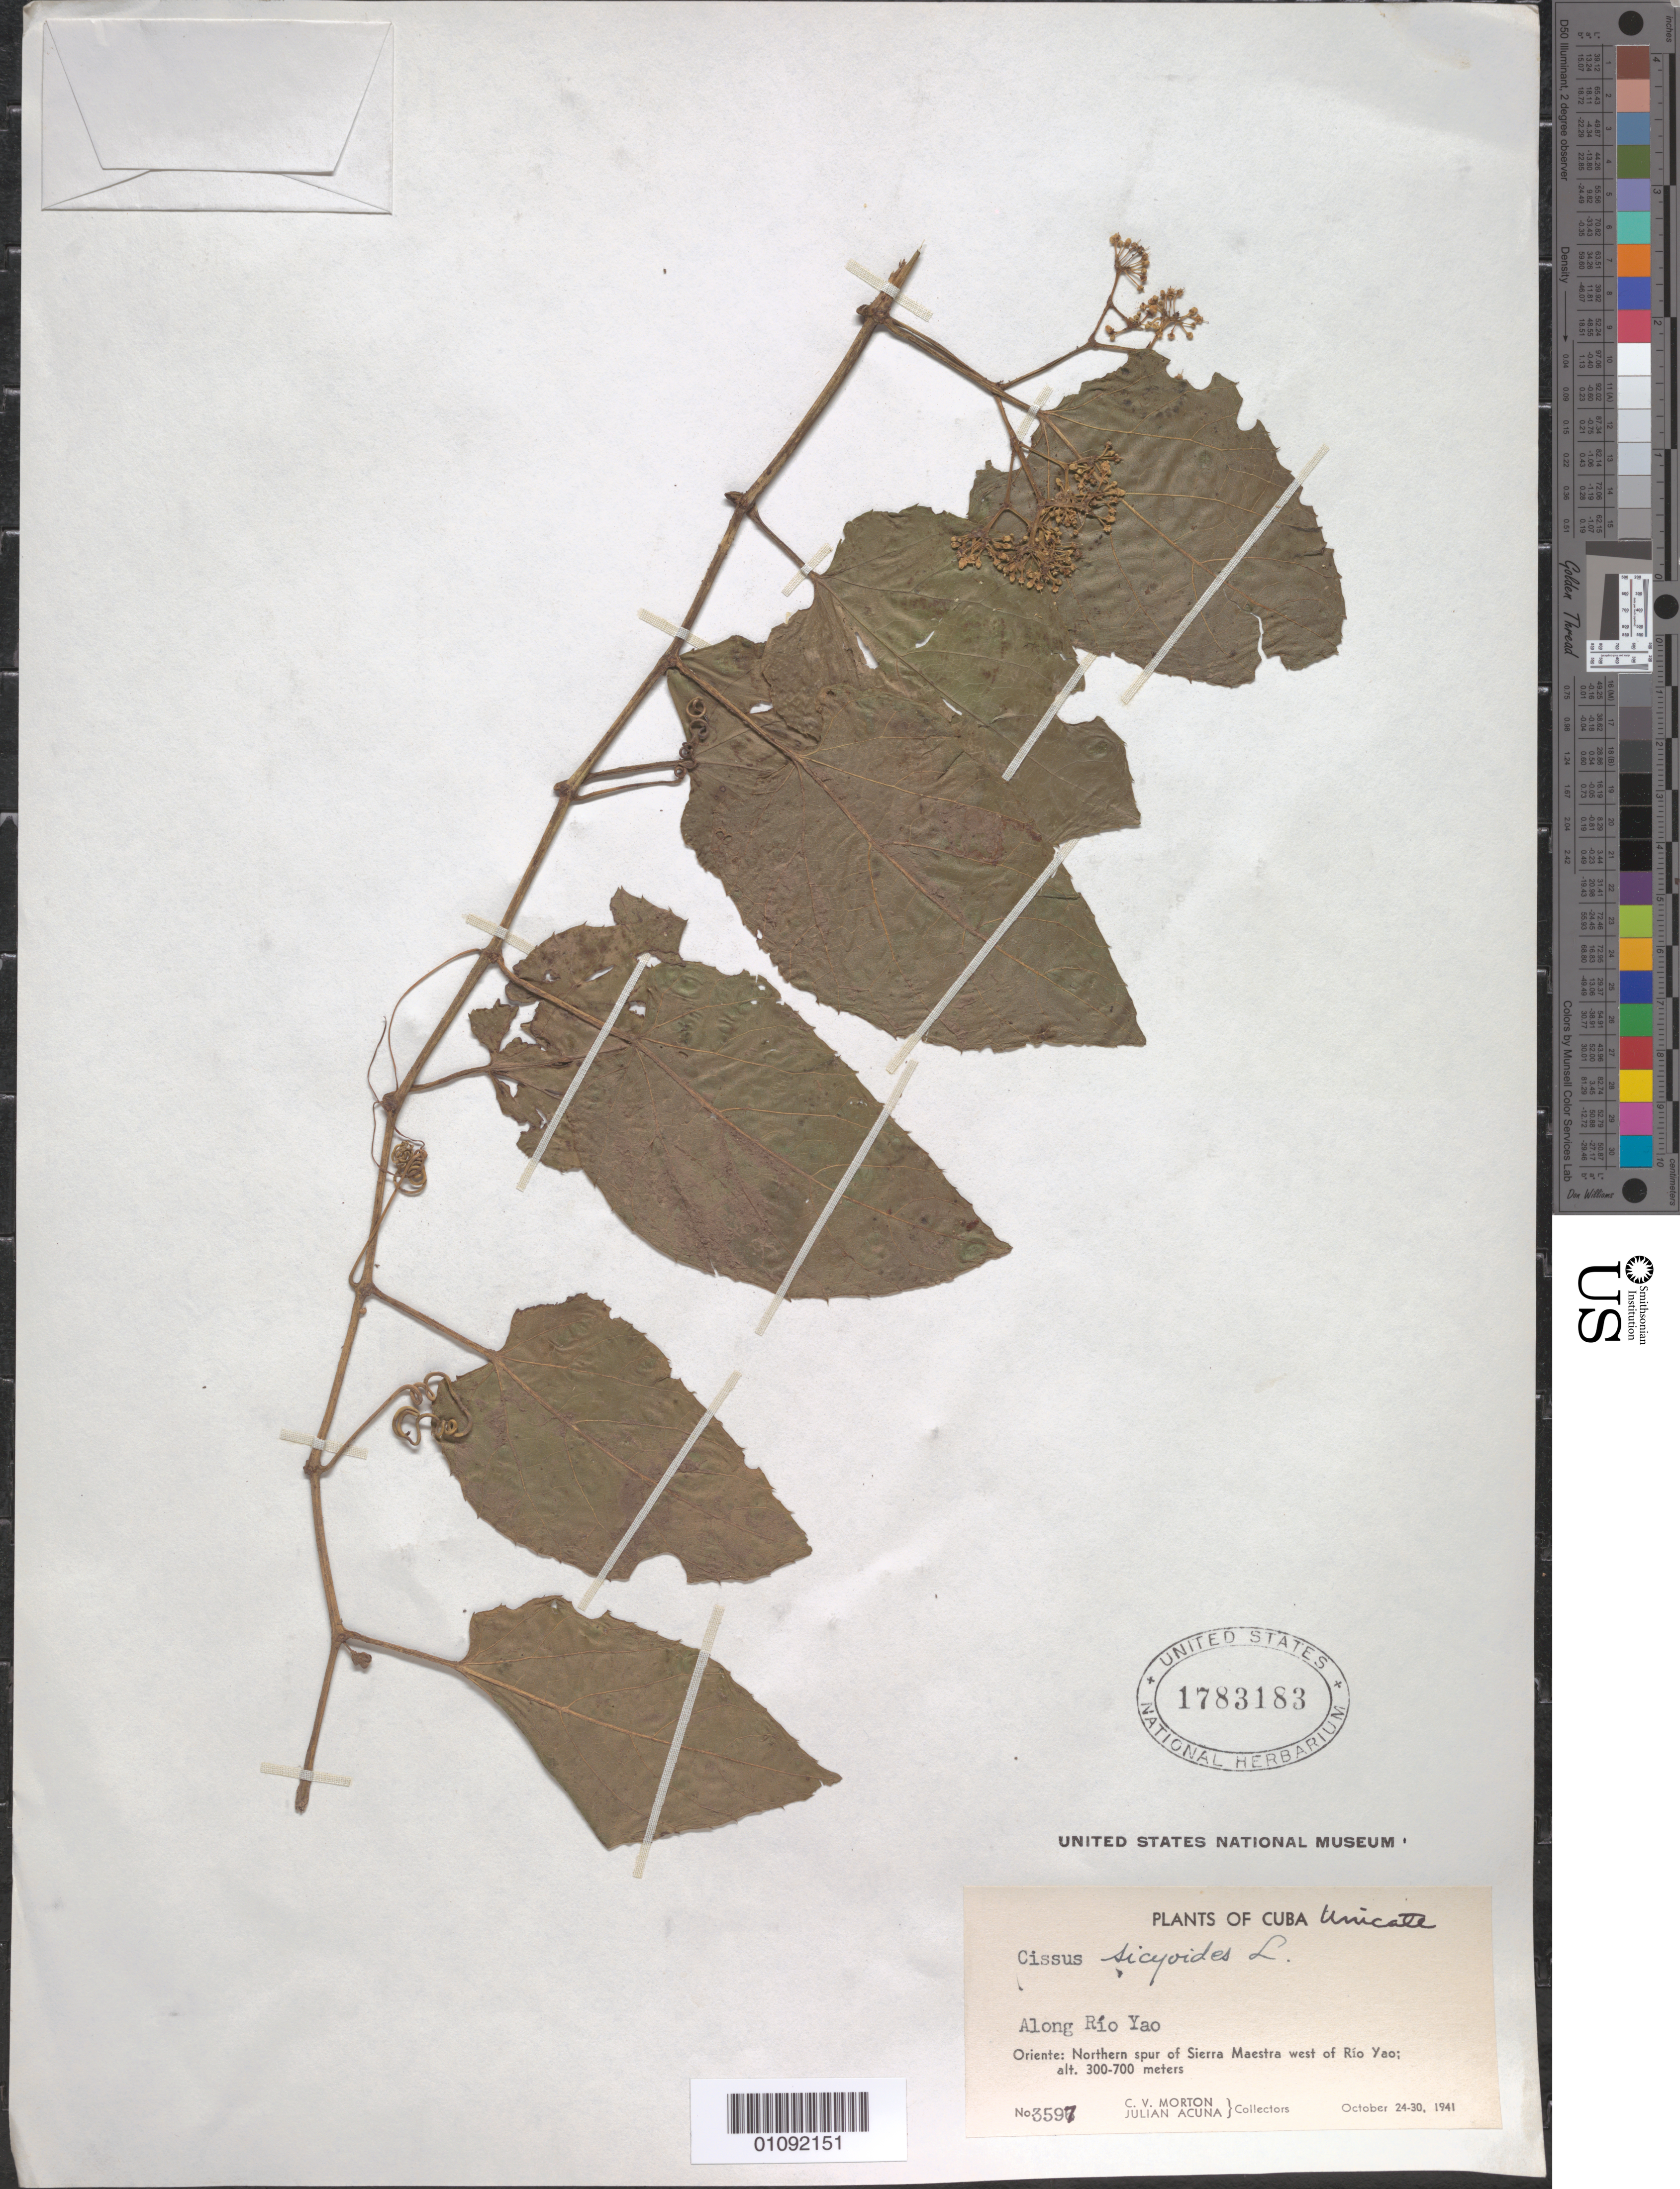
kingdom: Plantae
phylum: Tracheophyta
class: Magnoliopsida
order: Vitales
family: Vitaceae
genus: Cissus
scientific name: Cissus verticillata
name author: (L.) Nicolson & C.E. Jarvis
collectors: C. V. Morton & J. Acuña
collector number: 3597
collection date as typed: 24 Oct 1941 to 30 Oct 1941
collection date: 1941-10-24/1941-10-30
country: Cuba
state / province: Granma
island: Cuba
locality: Along Rio Yao Oriente: Northern spur of Sierra Maestra W of Rio Yao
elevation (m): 300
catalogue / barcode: US 1783183